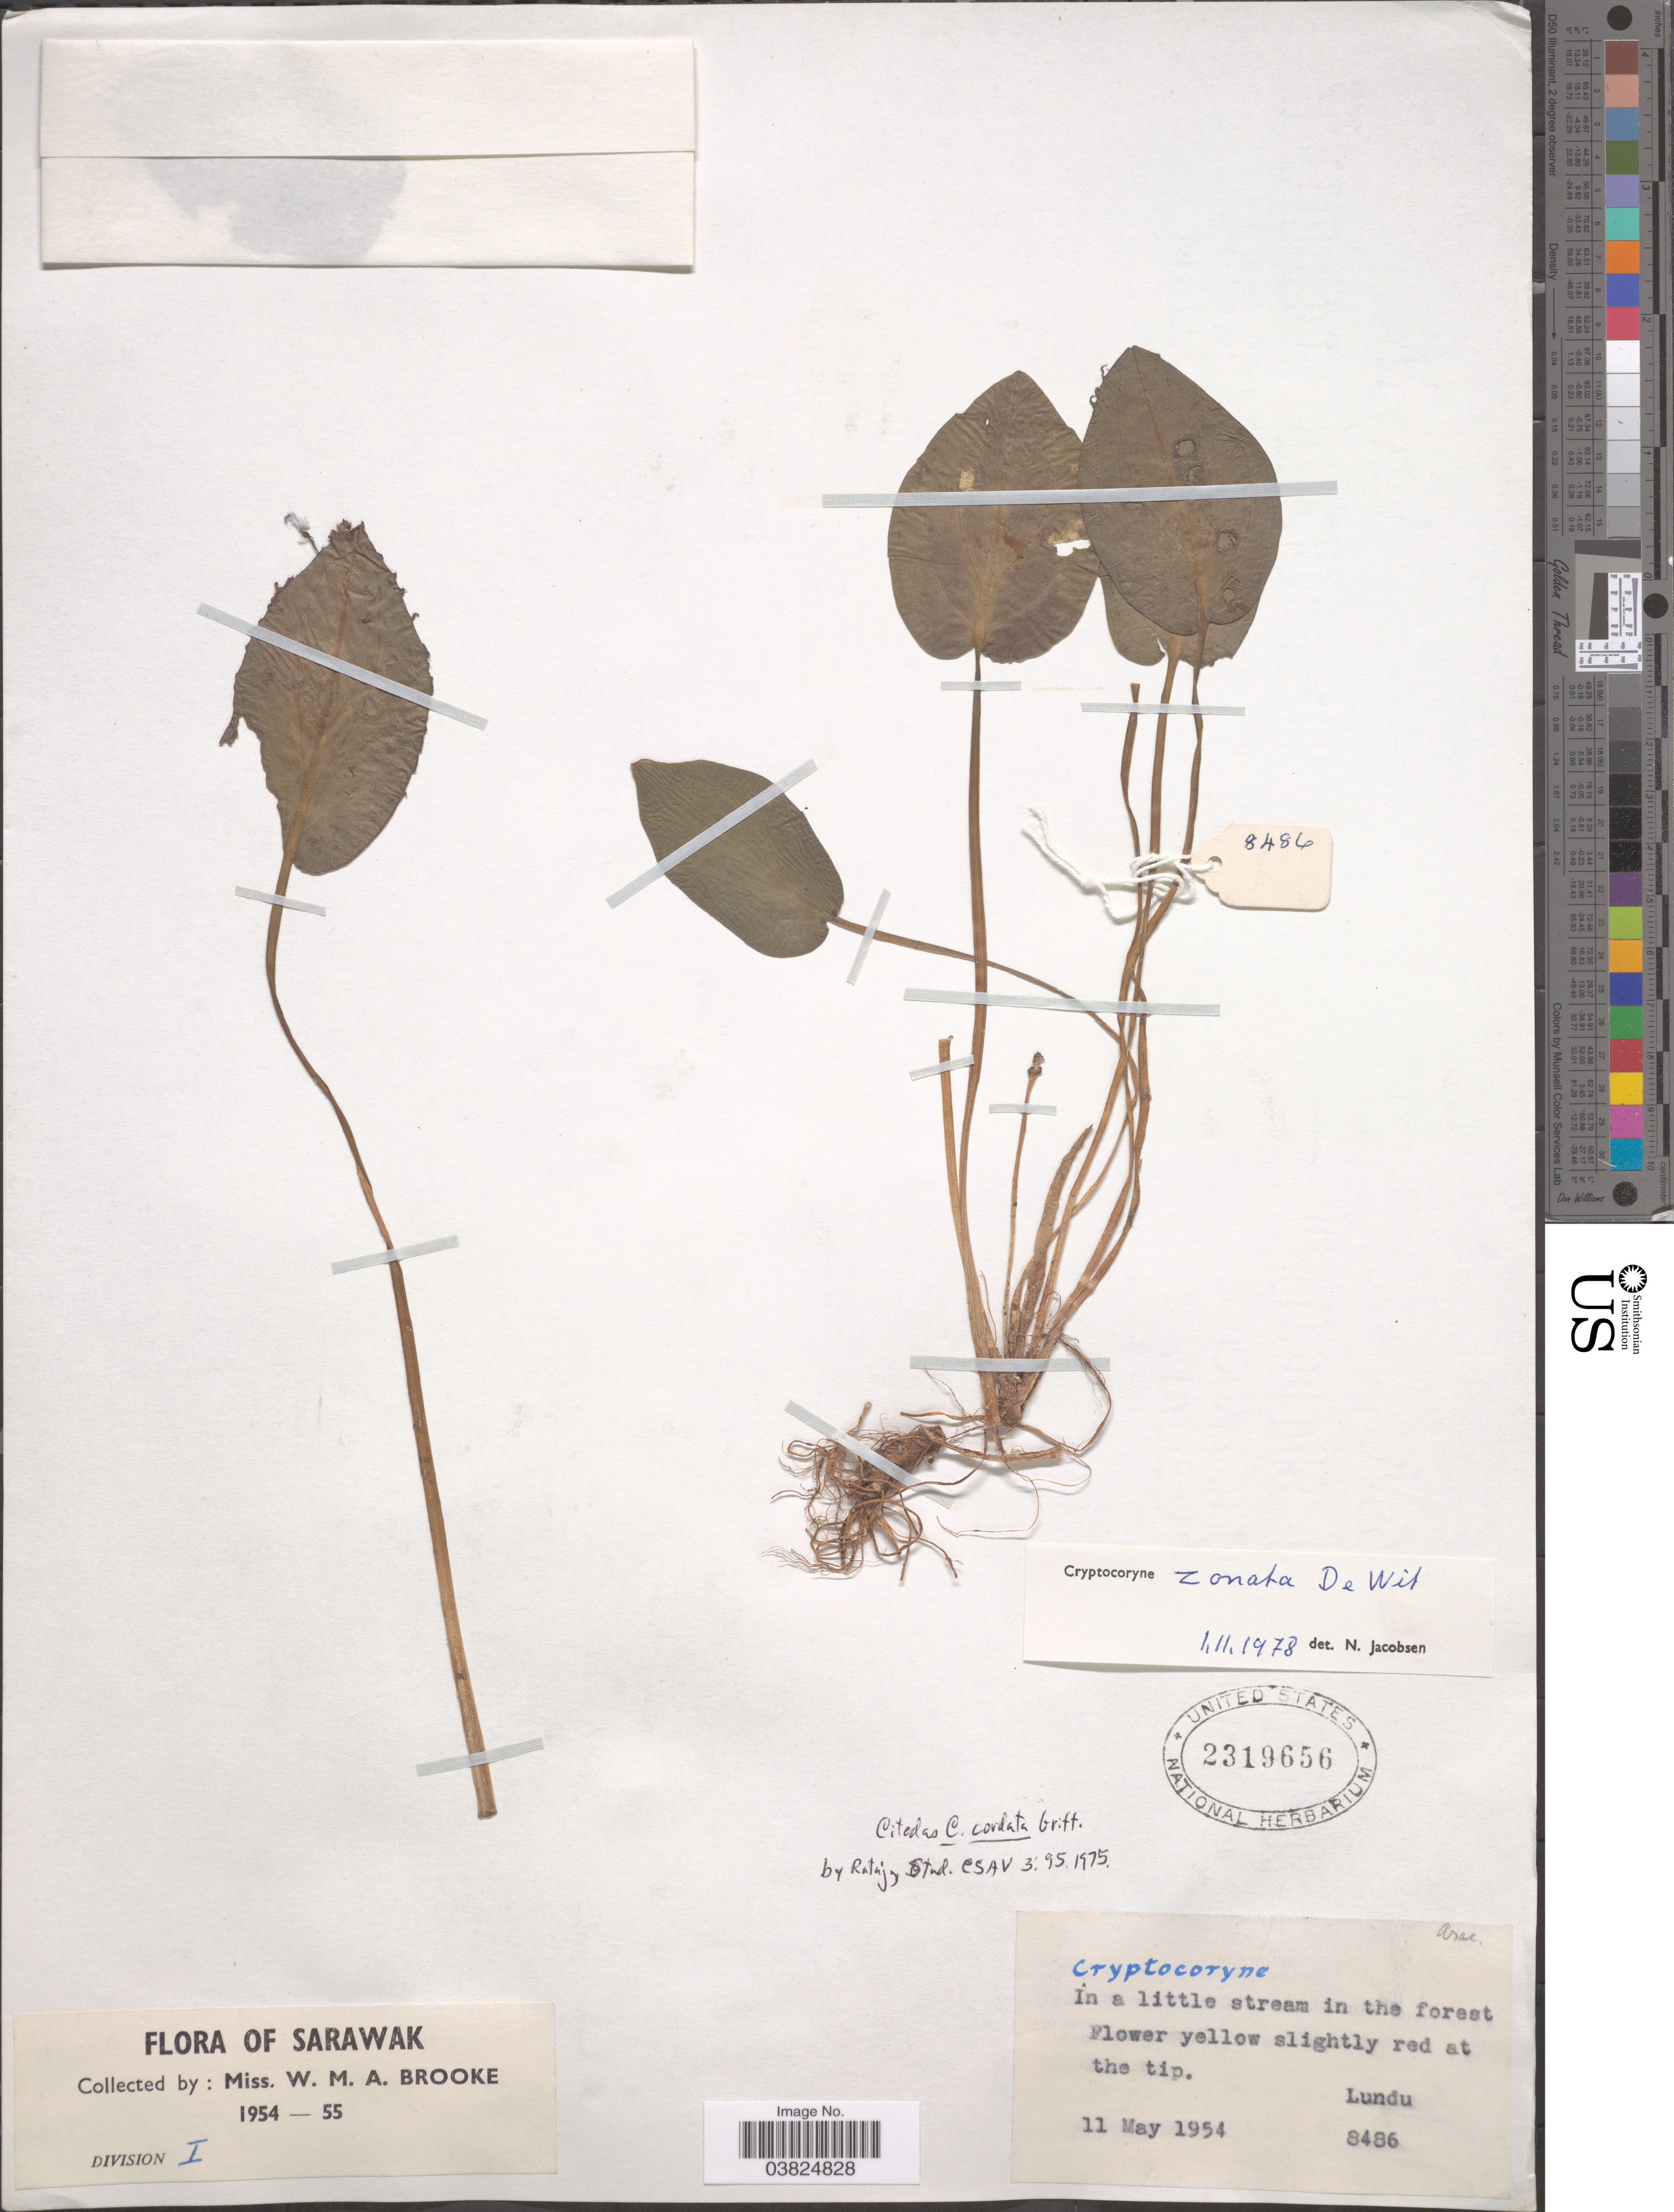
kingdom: Plantae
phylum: Tracheophyta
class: Liliopsida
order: Alismatales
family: Araceae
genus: Cryptocoryne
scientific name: Cryptocoryne zonata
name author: de Wit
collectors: W. Brooke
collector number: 8486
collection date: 1954-05-11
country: Malaysia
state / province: Sarawak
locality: Division I. Lundu.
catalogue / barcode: US 2319656